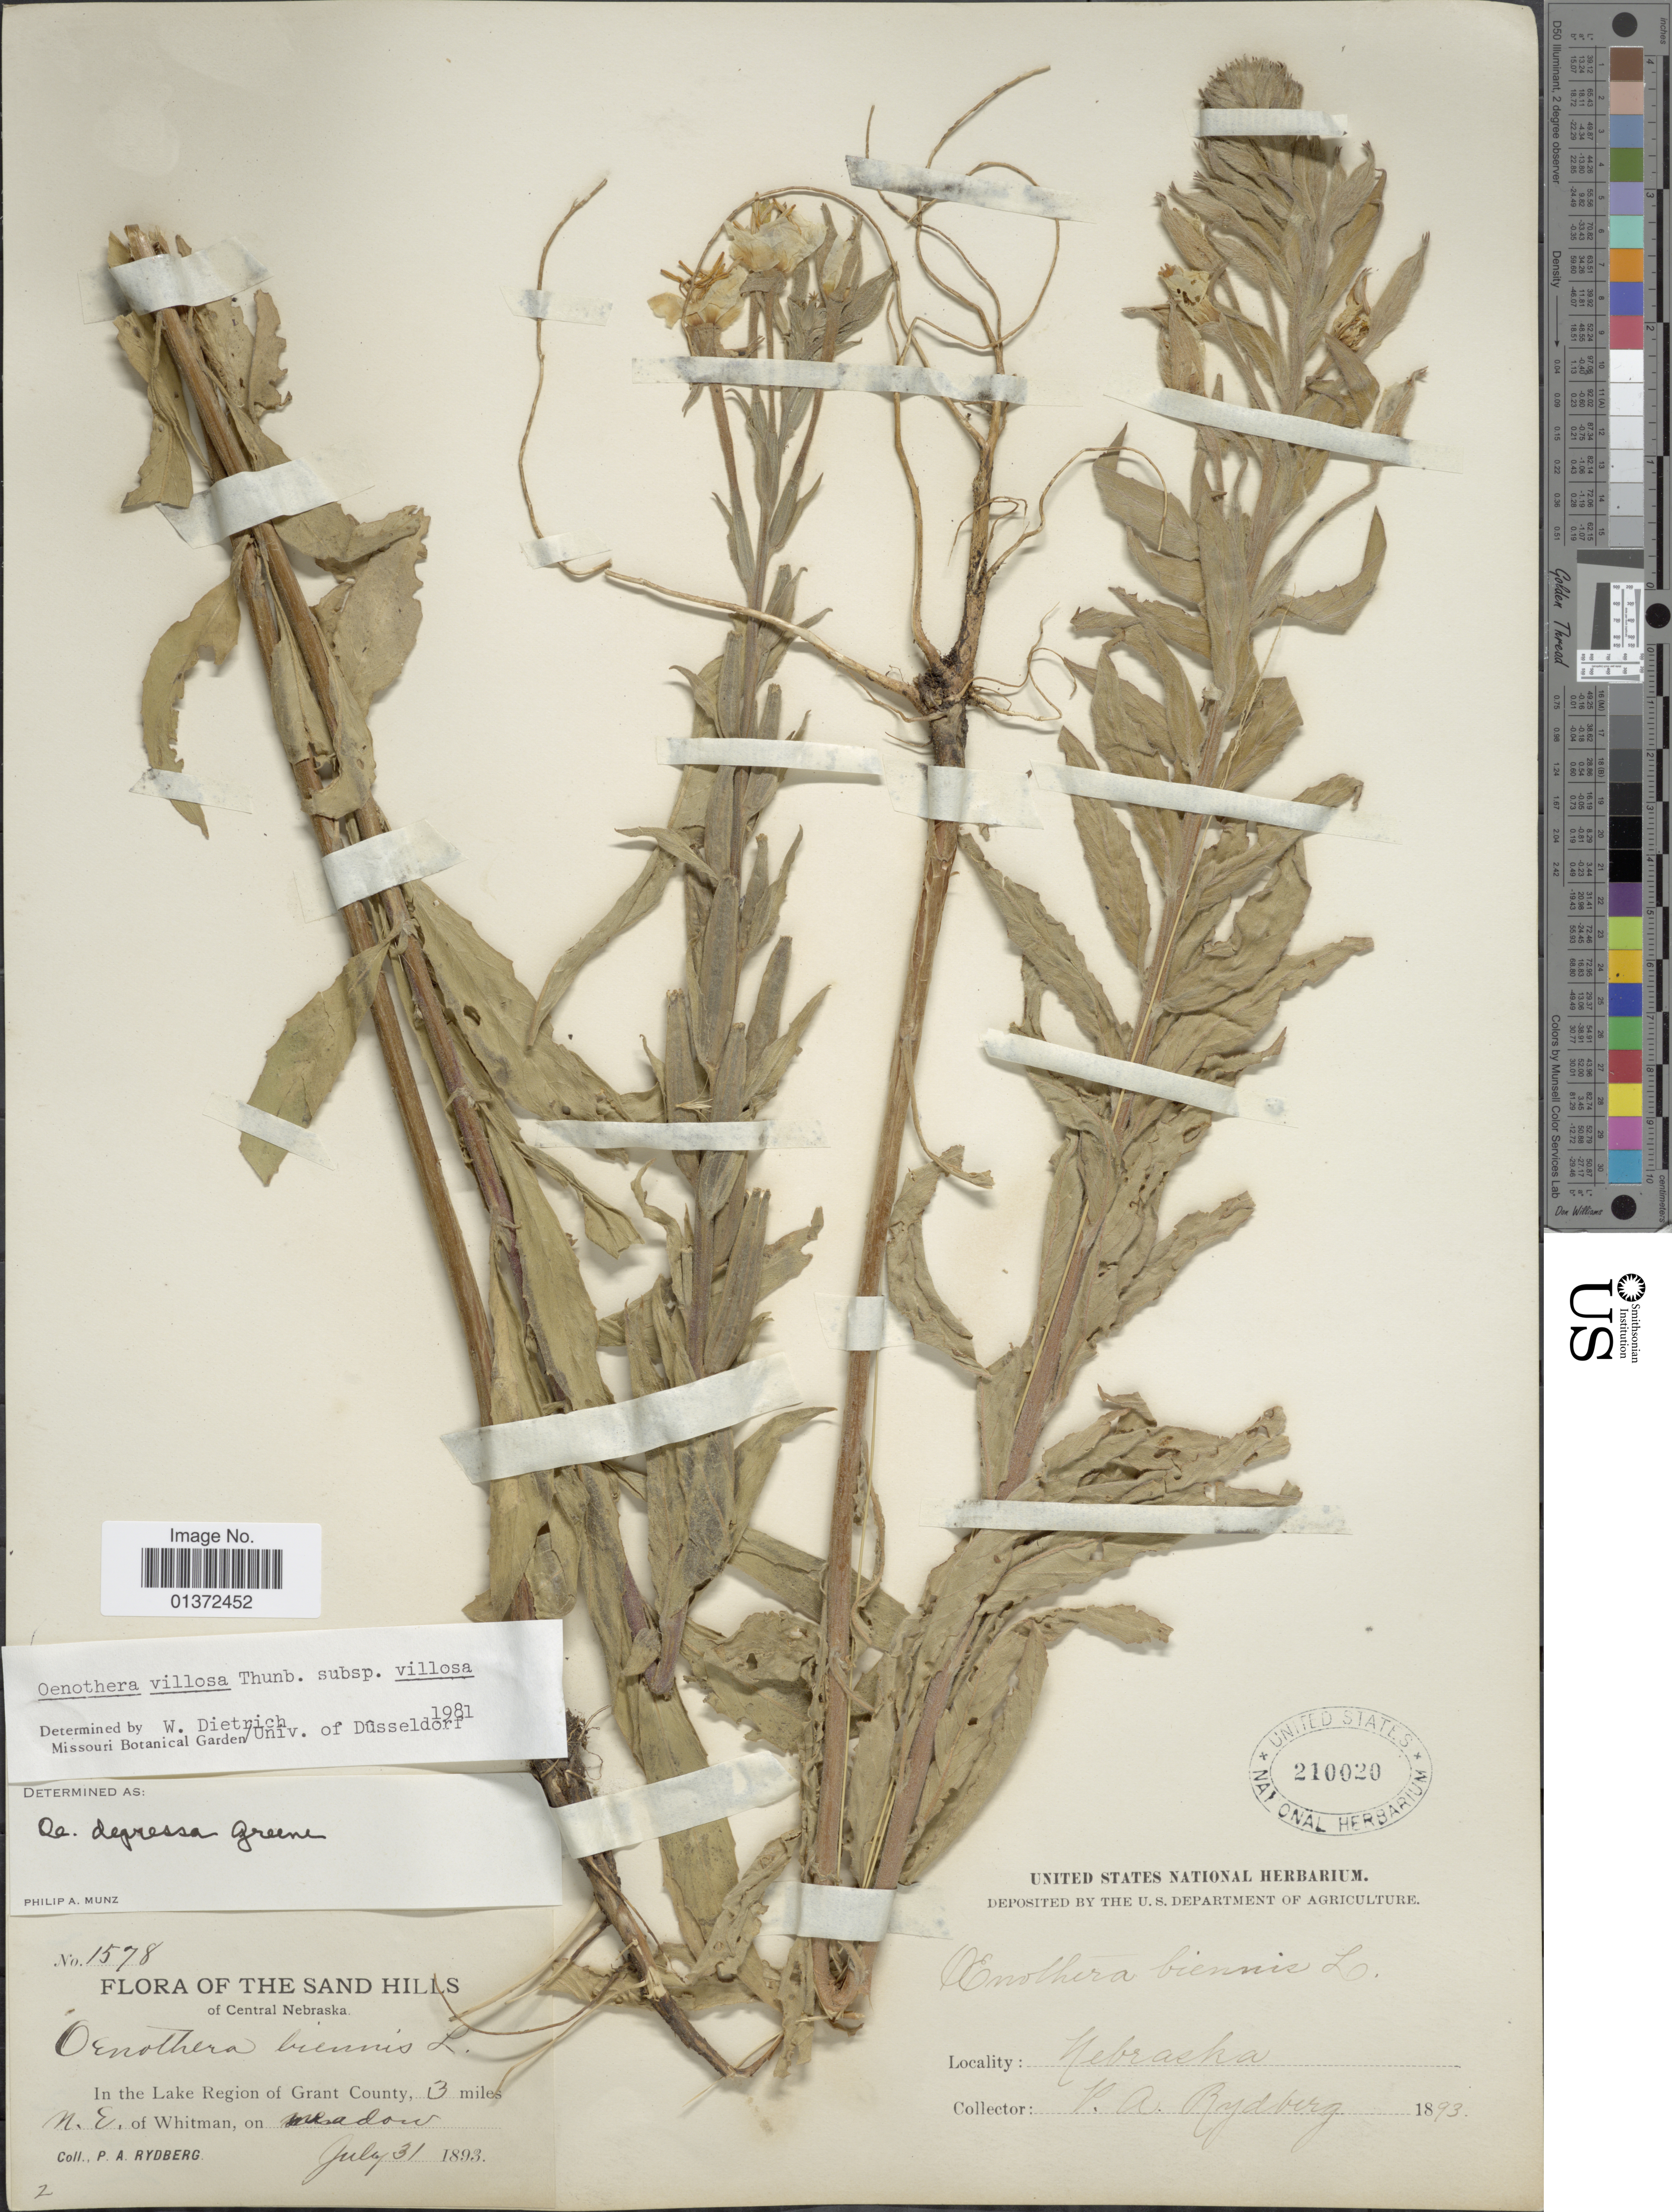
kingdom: Plantae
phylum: Tracheophyta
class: Magnoliopsida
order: Myrtales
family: Onagraceae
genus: Oenothera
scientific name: Oenothera villosa subsp. villosa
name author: Thunb.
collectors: P. A. Rydberg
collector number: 1578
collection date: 1893-07-31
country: United States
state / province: Nebraska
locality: Sand Hills of Central Nebraska, in the Lake Region of Grant County, 3 miles N.E. of Whitman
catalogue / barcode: US 210020